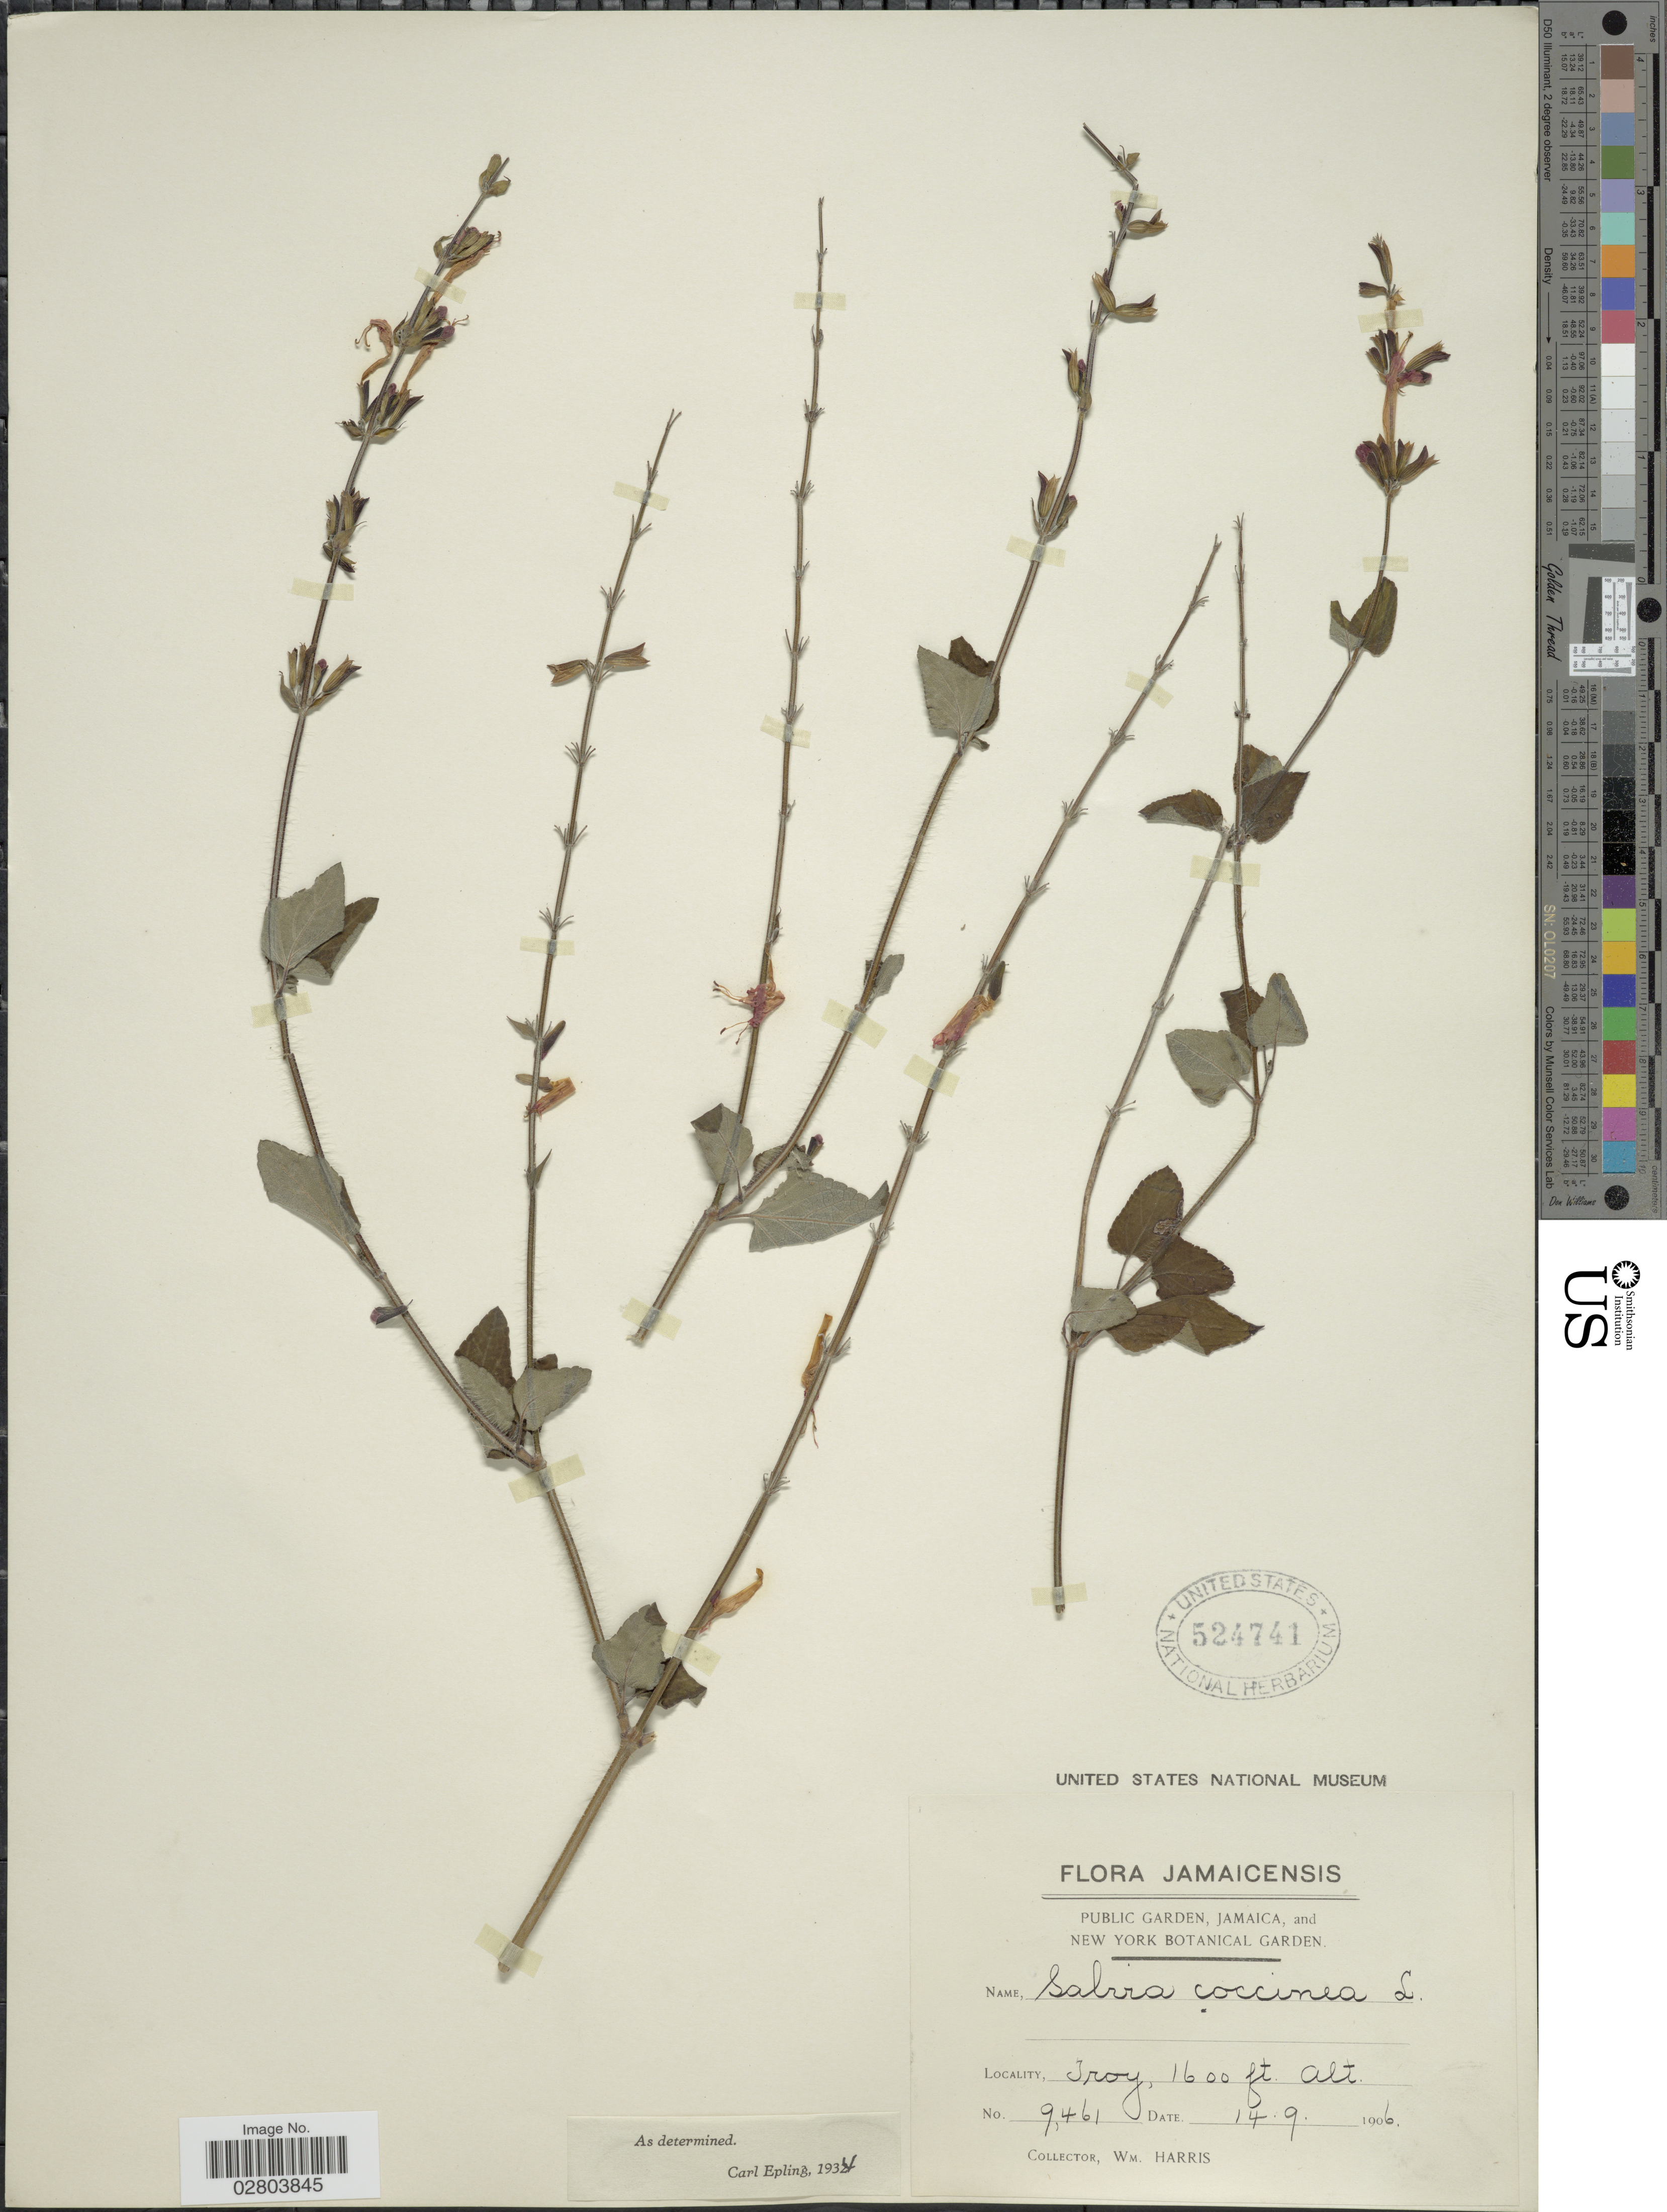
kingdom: Plantae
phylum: Tracheophyta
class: Magnoliopsida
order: Lamiales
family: Lamiaceae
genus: Salvia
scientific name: Salvia coccinea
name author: Etlinger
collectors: W. H. Harris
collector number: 9461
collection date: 1906-09-14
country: Jamaica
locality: Troy.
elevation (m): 488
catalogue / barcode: US 524741